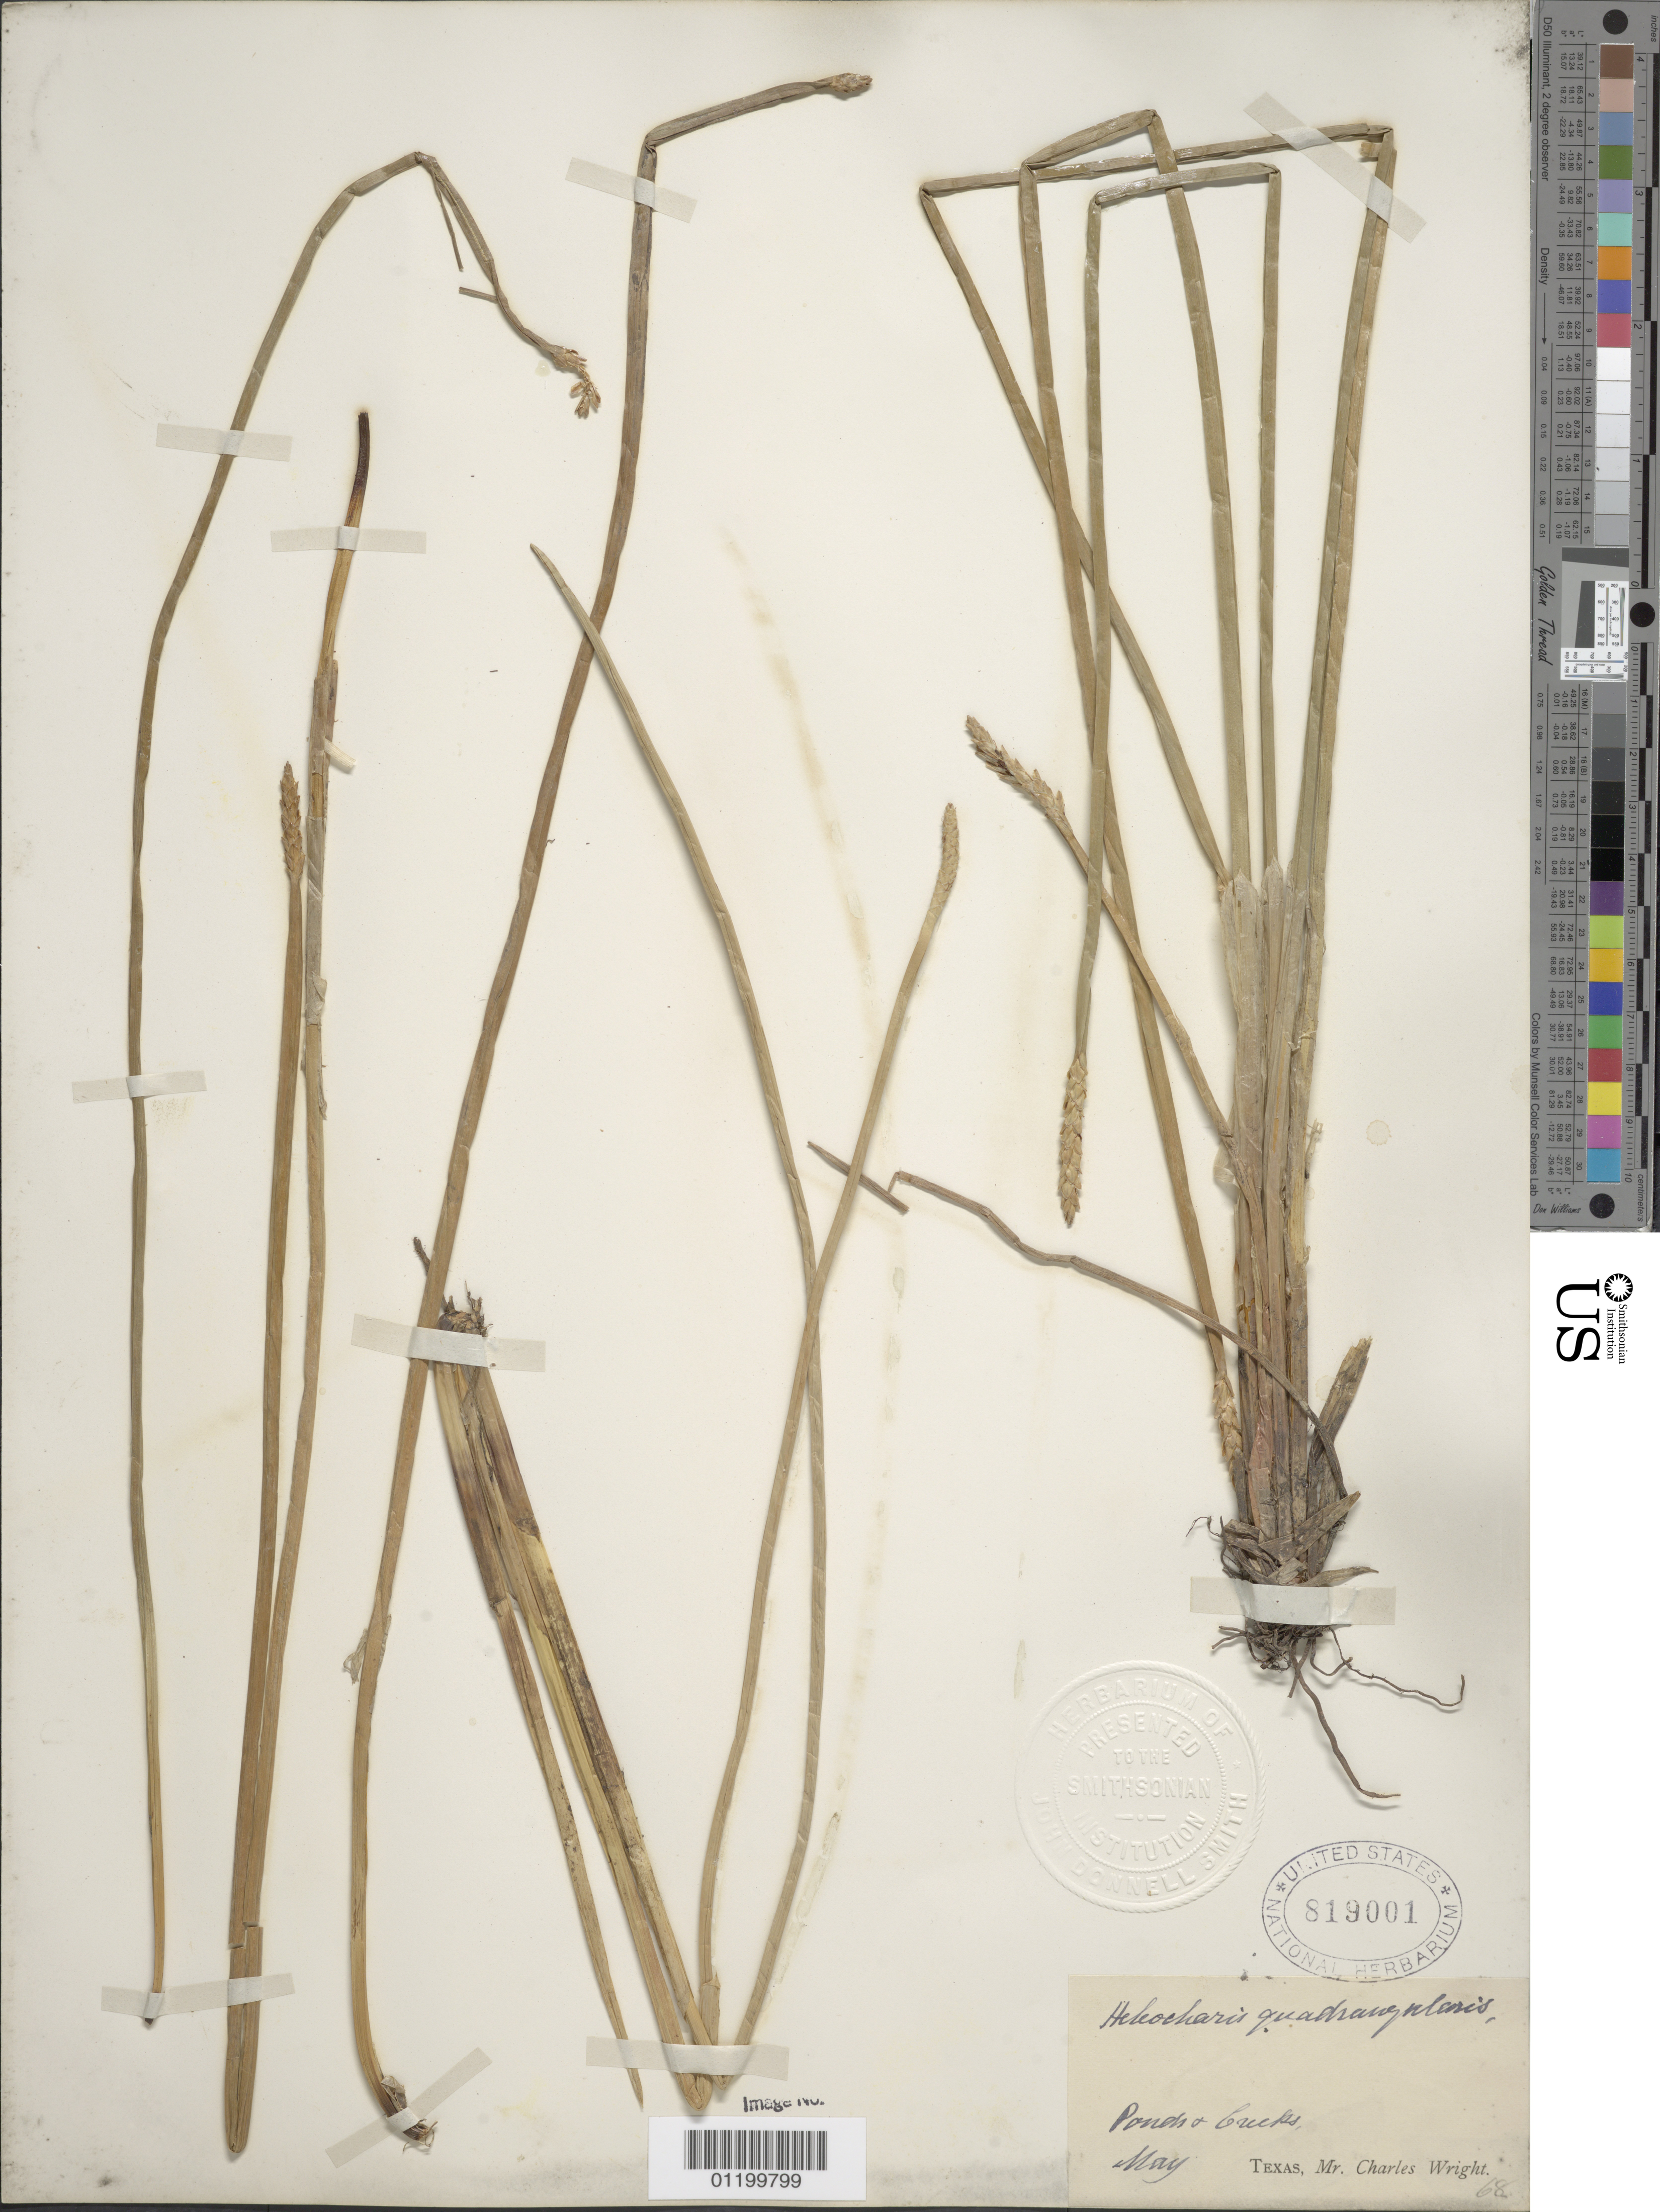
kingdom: Plantae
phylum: Tracheophyta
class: Liliopsida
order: Poales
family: Cyperaceae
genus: Eleocharis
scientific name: Eleocharis quadrangulata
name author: (Michx.) Roem. & Schult.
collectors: C. Wright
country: United States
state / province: Texas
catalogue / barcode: US 819001